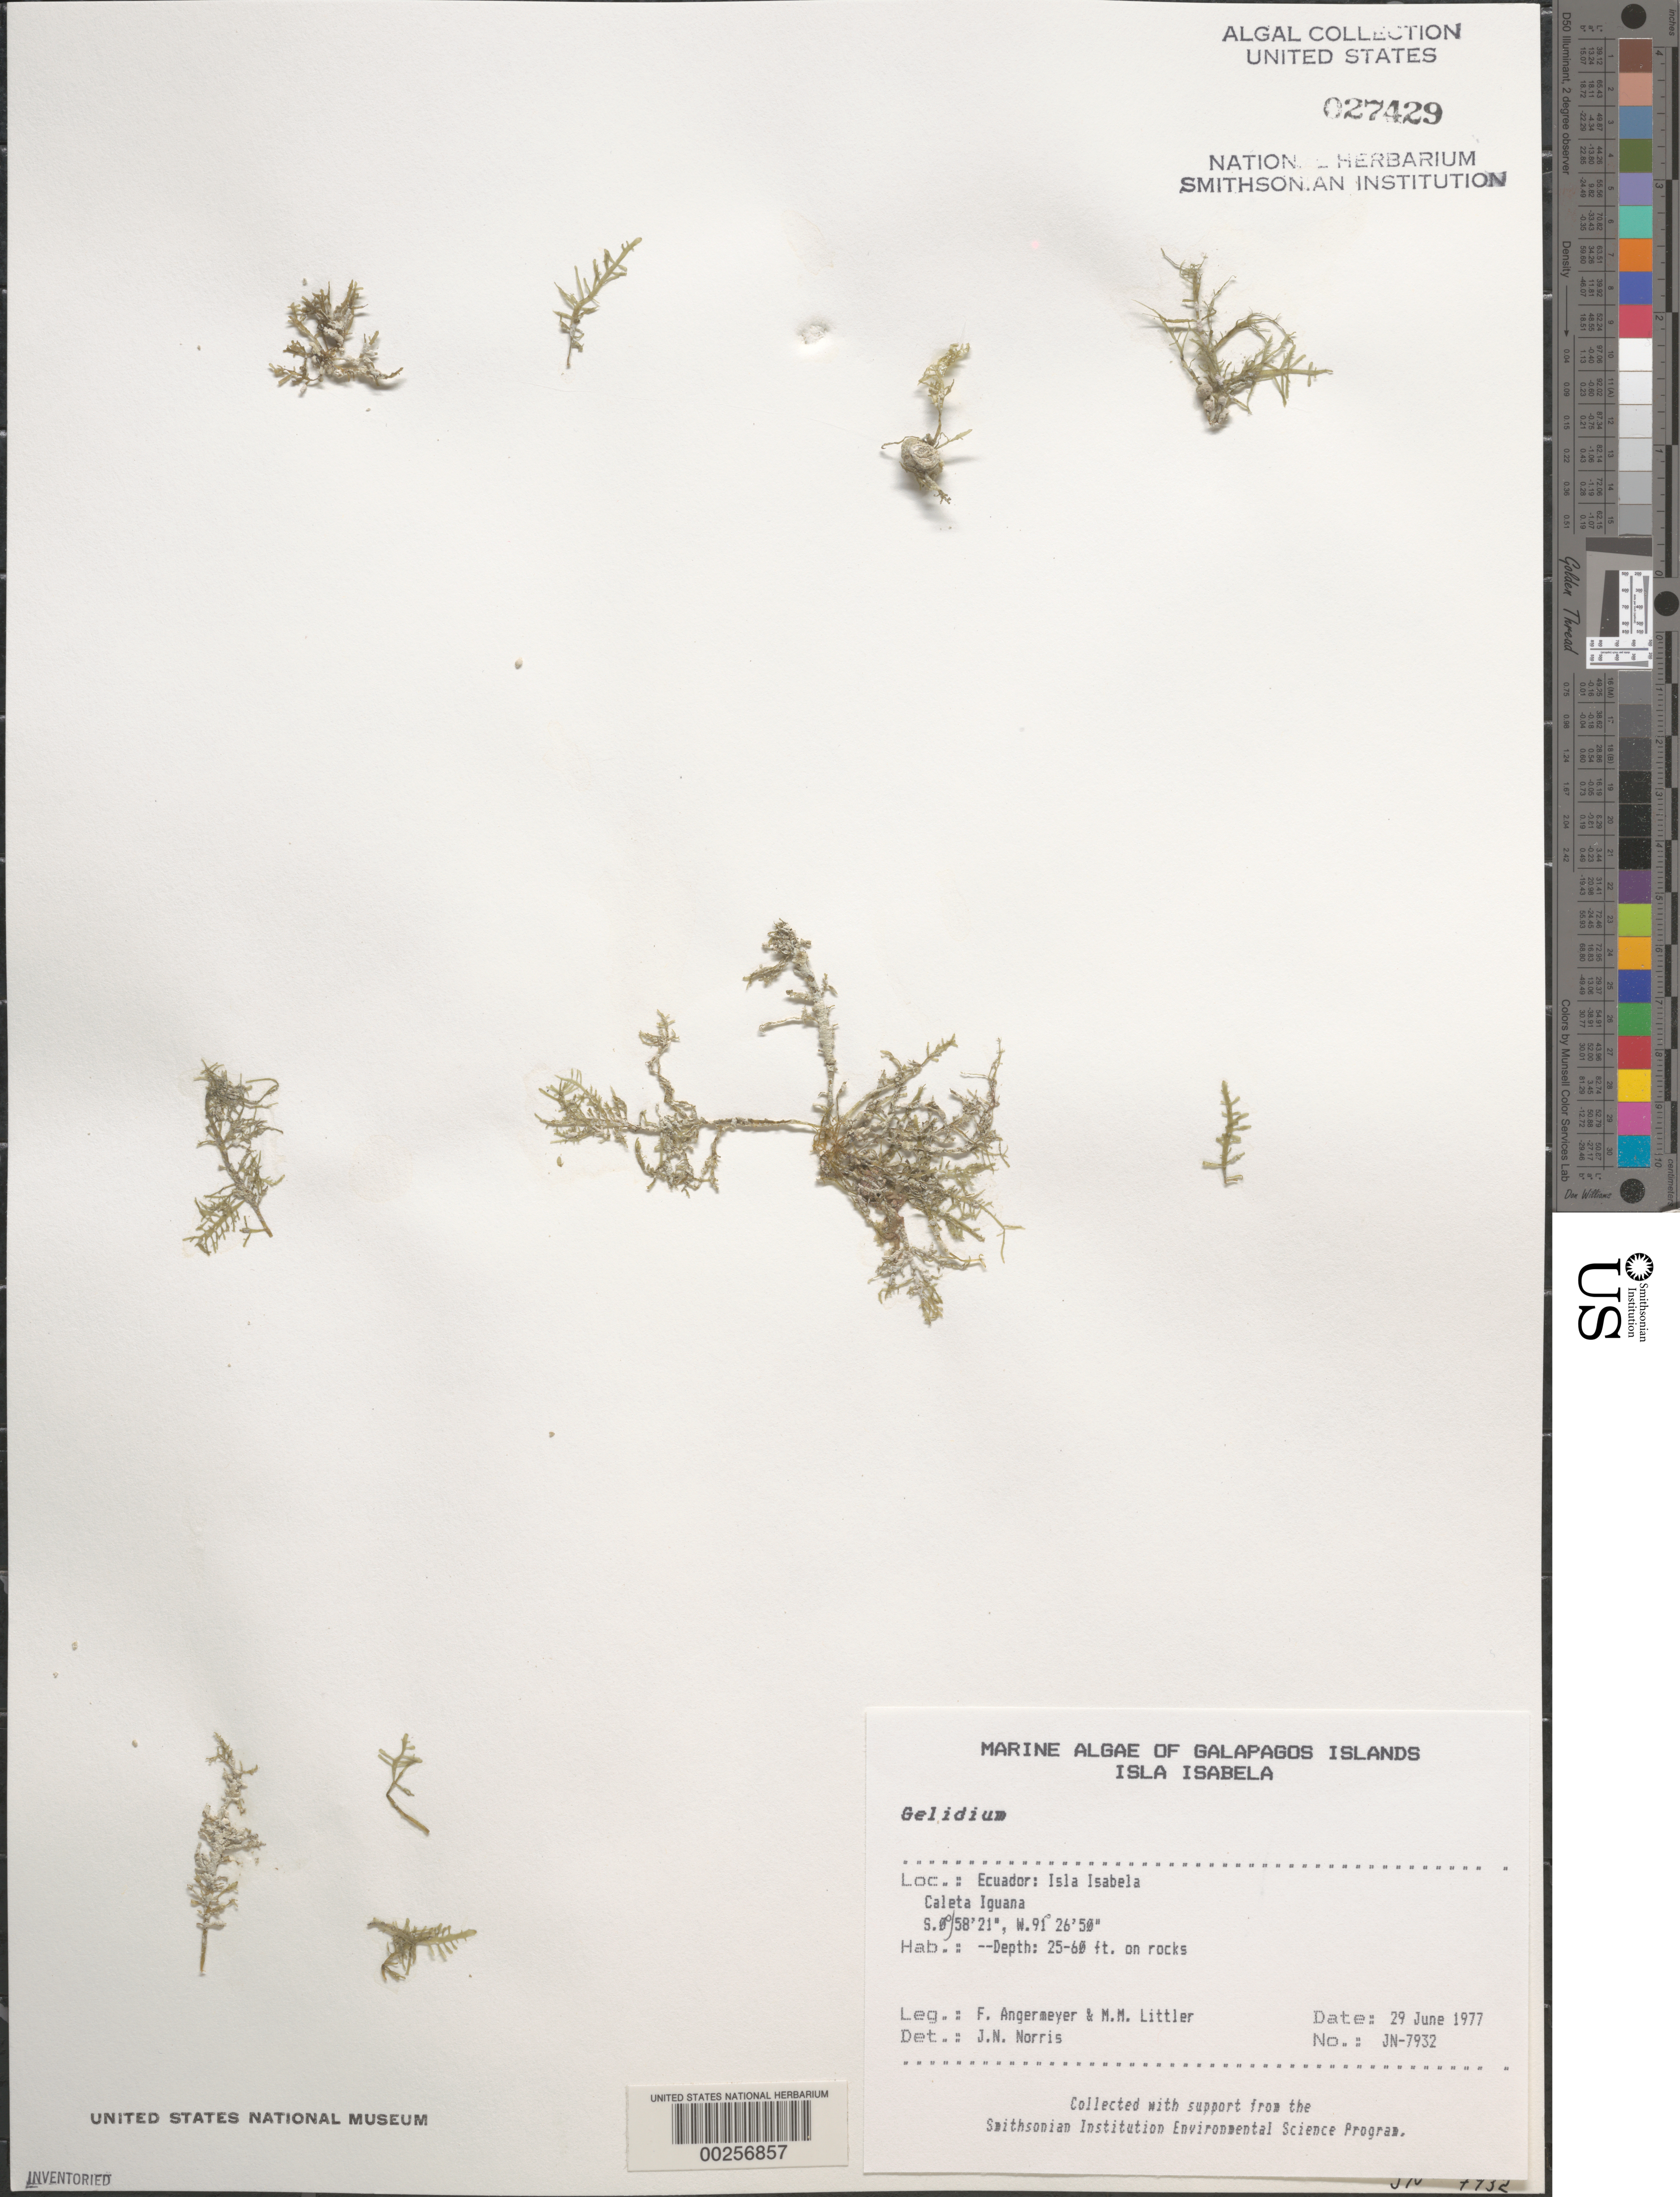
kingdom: Plantae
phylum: Rhodophyta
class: Florideophyceae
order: Gelidiales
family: Gelidiaceae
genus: Gelidium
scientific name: Gelidium sp.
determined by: Norris, James N.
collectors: F. Angermeyer & M. M. Littler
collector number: Jn-7932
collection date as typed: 29 Jun 1977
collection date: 1977-06-29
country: Ecuador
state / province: Colón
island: Isabela [Albemarle]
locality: Caleta Iguana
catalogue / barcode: US 27429